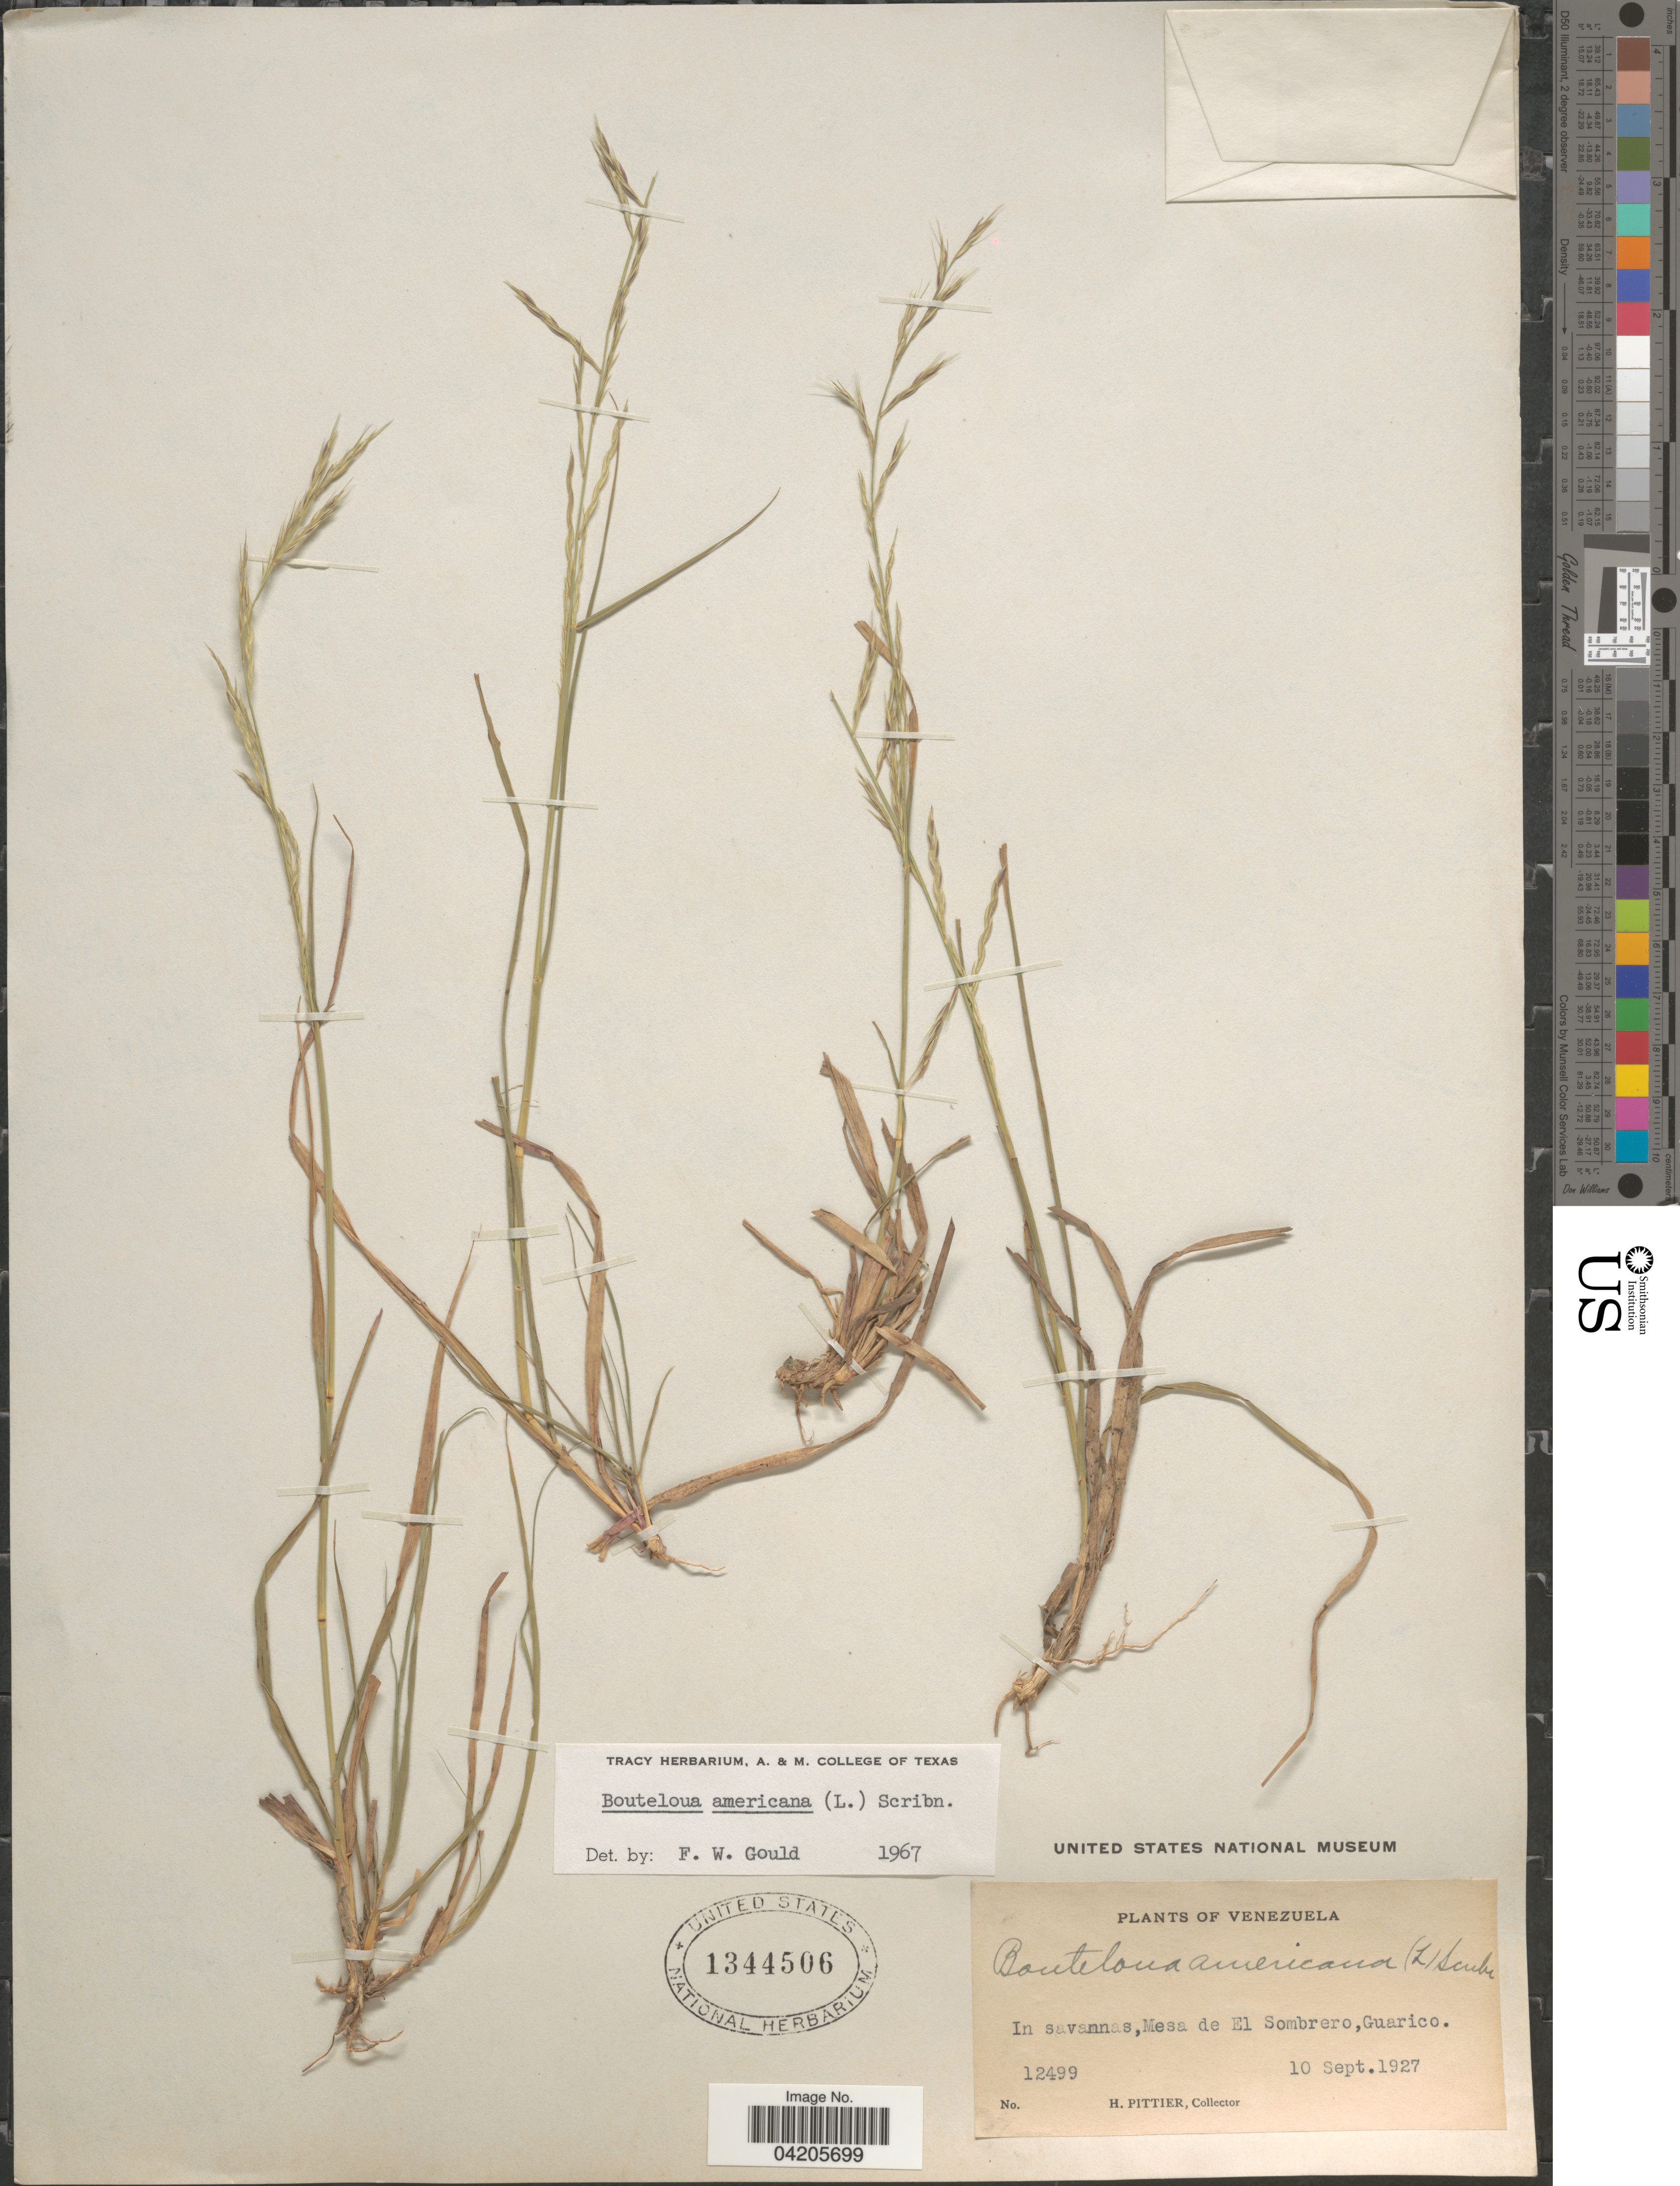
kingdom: Plantae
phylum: Tracheophyta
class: Liliopsida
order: Poales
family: Poaceae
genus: Bouteloua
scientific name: Bouteloua americana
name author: (L.) Scribn.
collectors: H. F. Pittier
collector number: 12499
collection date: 1927-09-10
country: Venezuela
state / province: Guarico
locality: In savannas, Mesa de El Sombrero.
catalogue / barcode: US 1344506